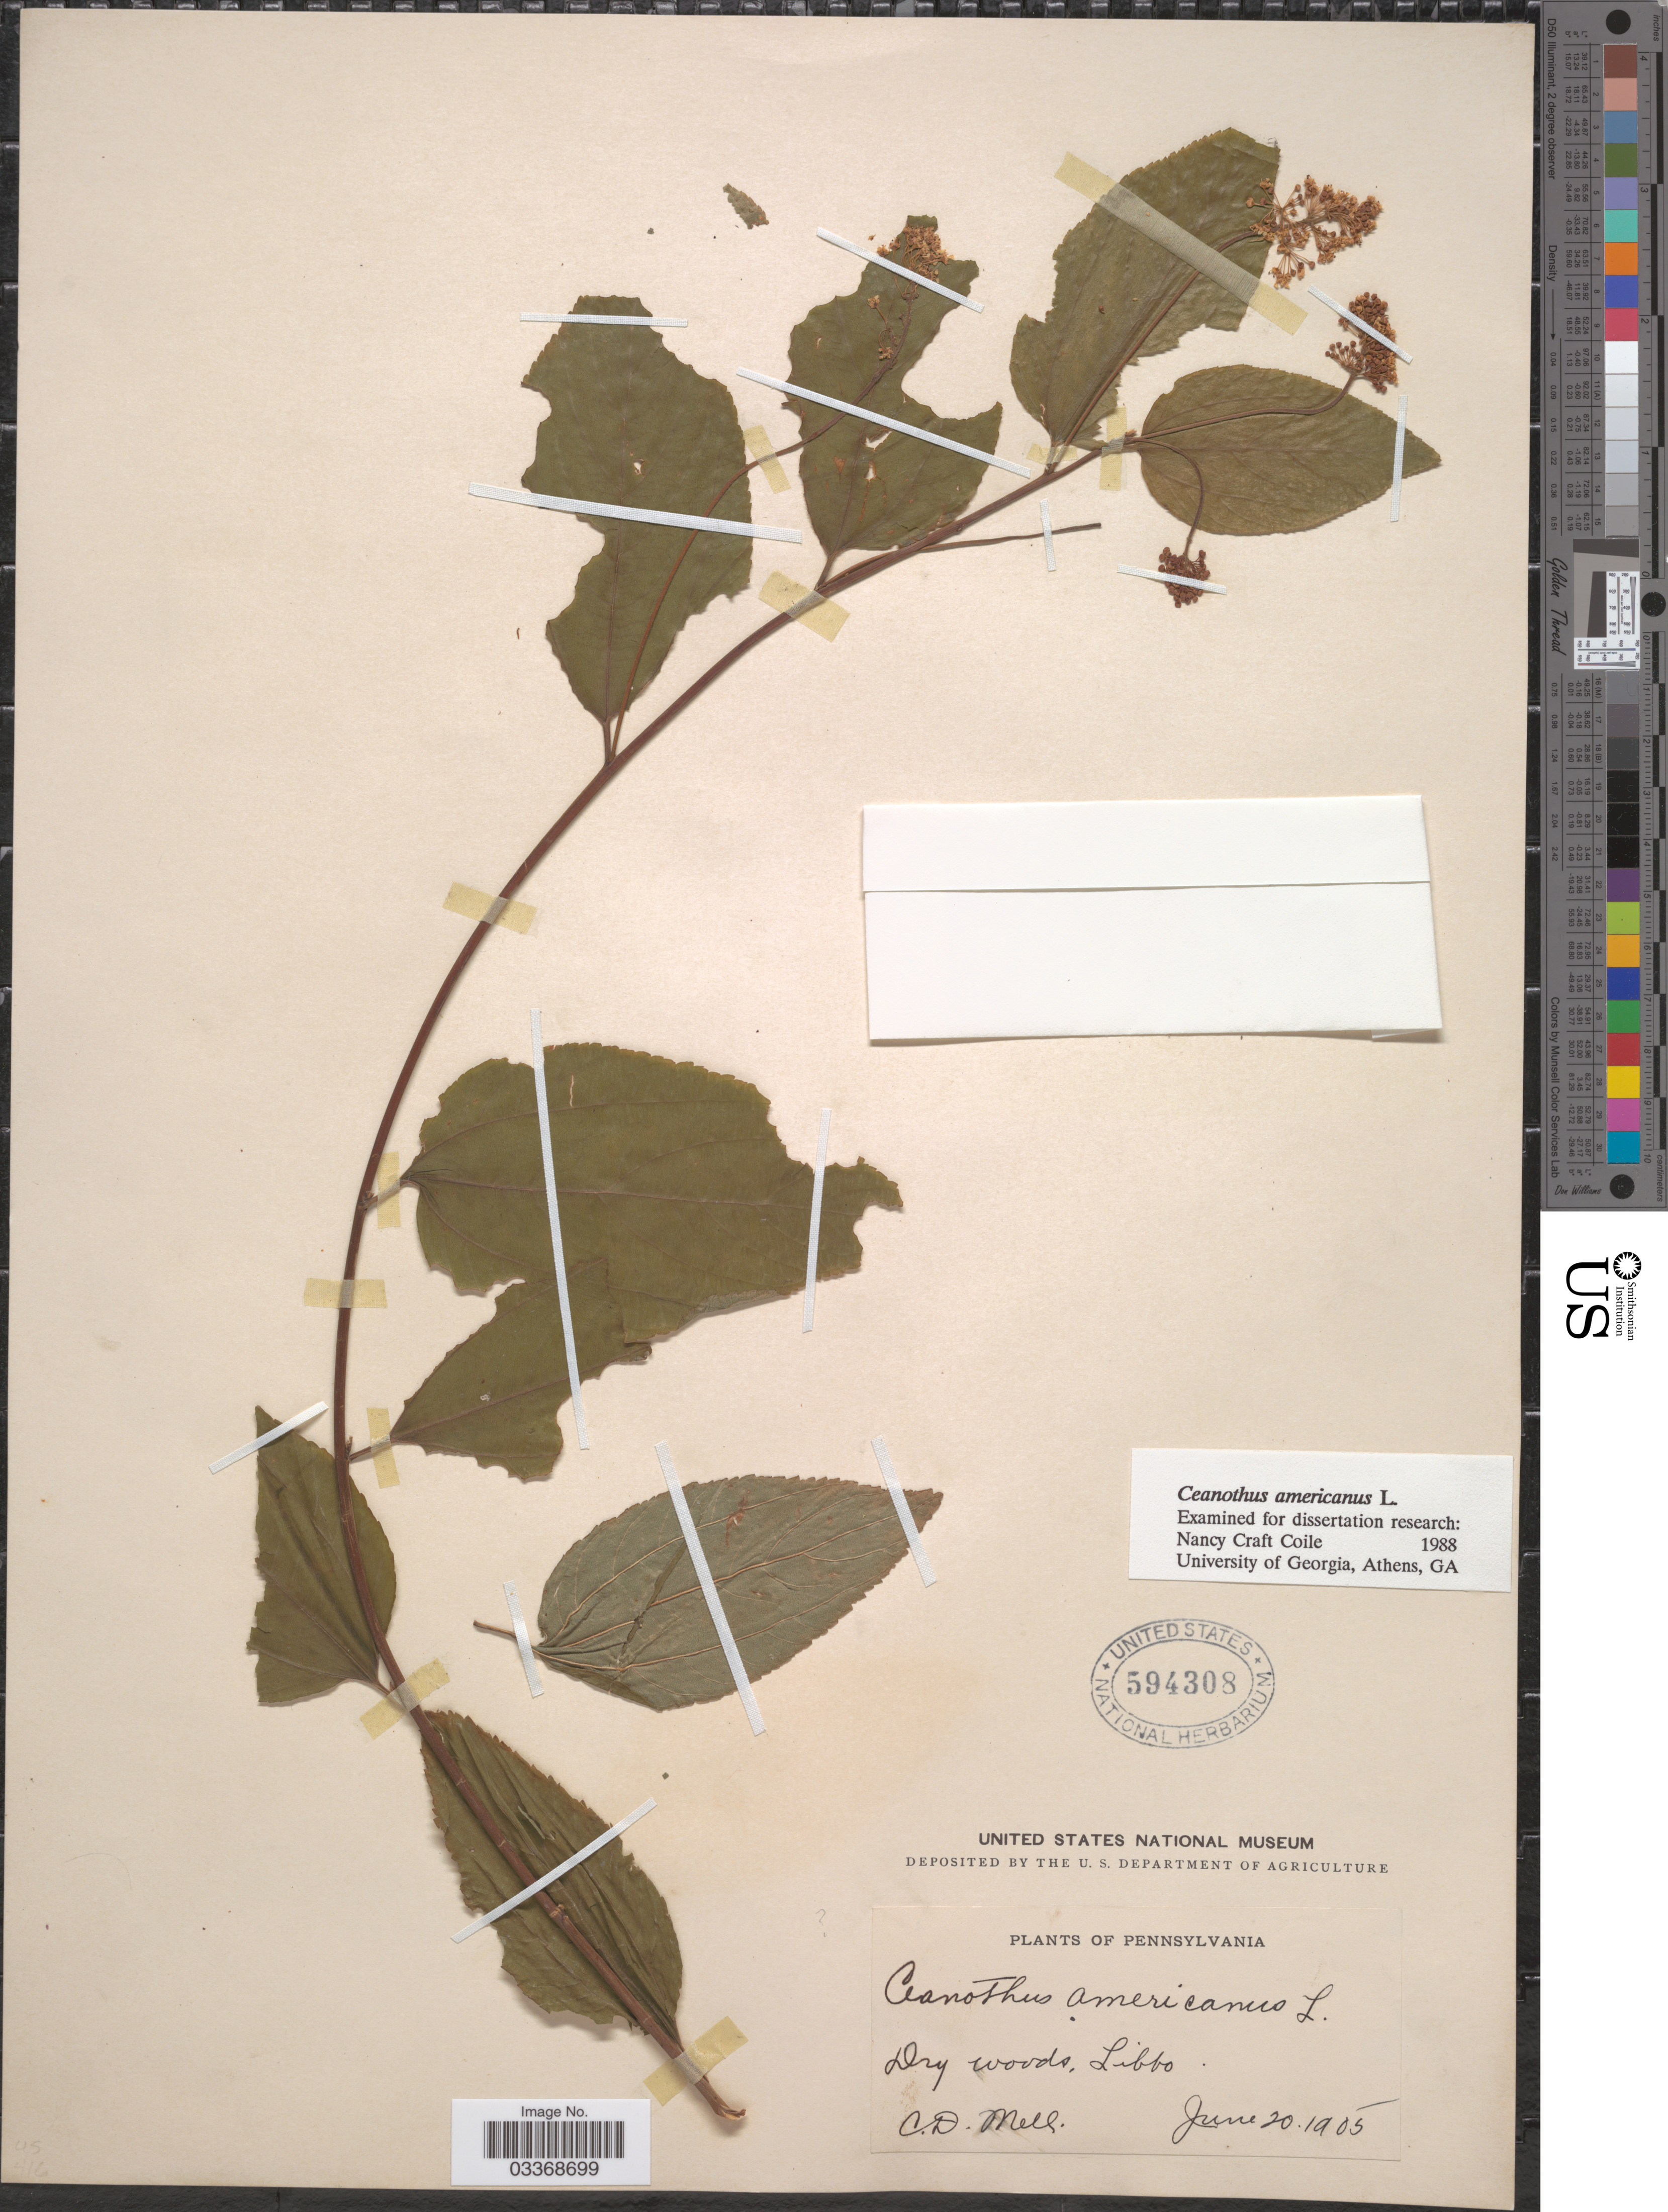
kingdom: Plantae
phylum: Tracheophyta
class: Magnoliopsida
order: Rosales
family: Rhamnaceae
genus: Ceanothus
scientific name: Ceanothus americanus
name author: L.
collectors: C. D. Mell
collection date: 1905-06-20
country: United States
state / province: Pennsylvania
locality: Libbo.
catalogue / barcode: US 594308